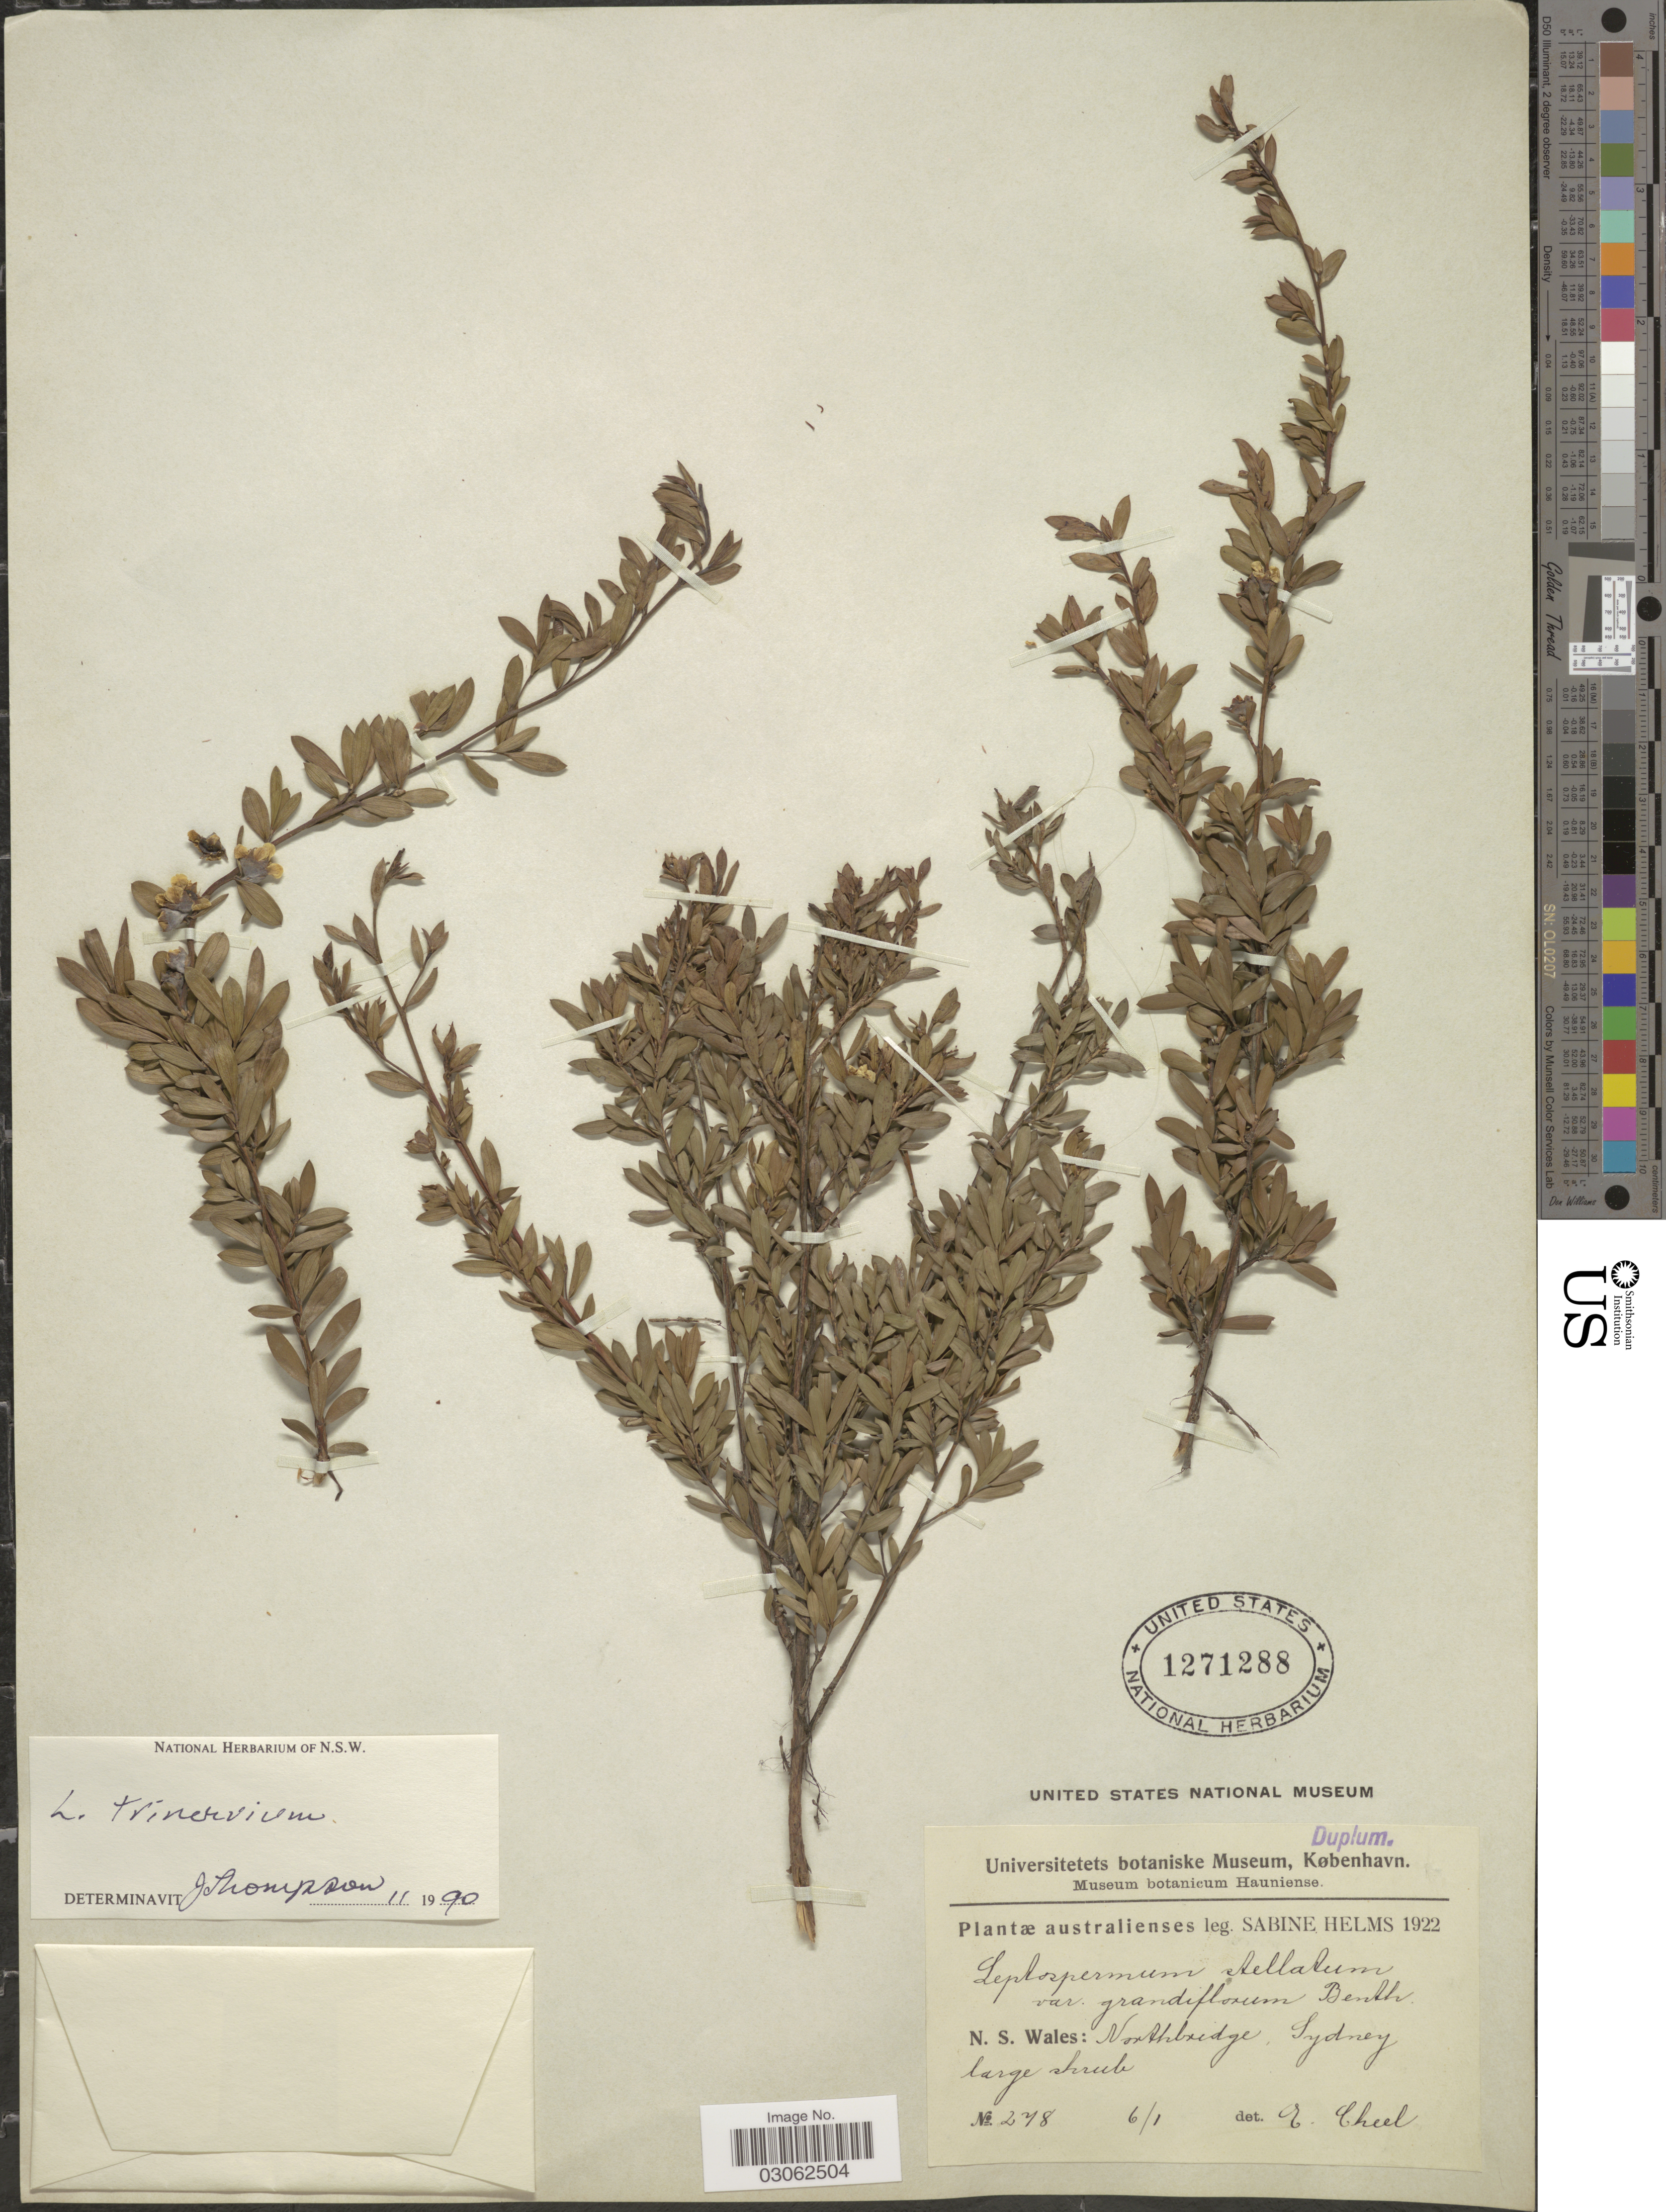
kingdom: Plantae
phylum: Tracheophyta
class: Magnoliopsida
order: Myrtales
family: Myrtaceae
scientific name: Gaudium trinervium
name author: (J. White) P.G. Wilson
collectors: S. Helms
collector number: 278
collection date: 1922-01-06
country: Australia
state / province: New South Wales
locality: N. S. Wales: Northbridge, Sydney.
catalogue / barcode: US 1271288